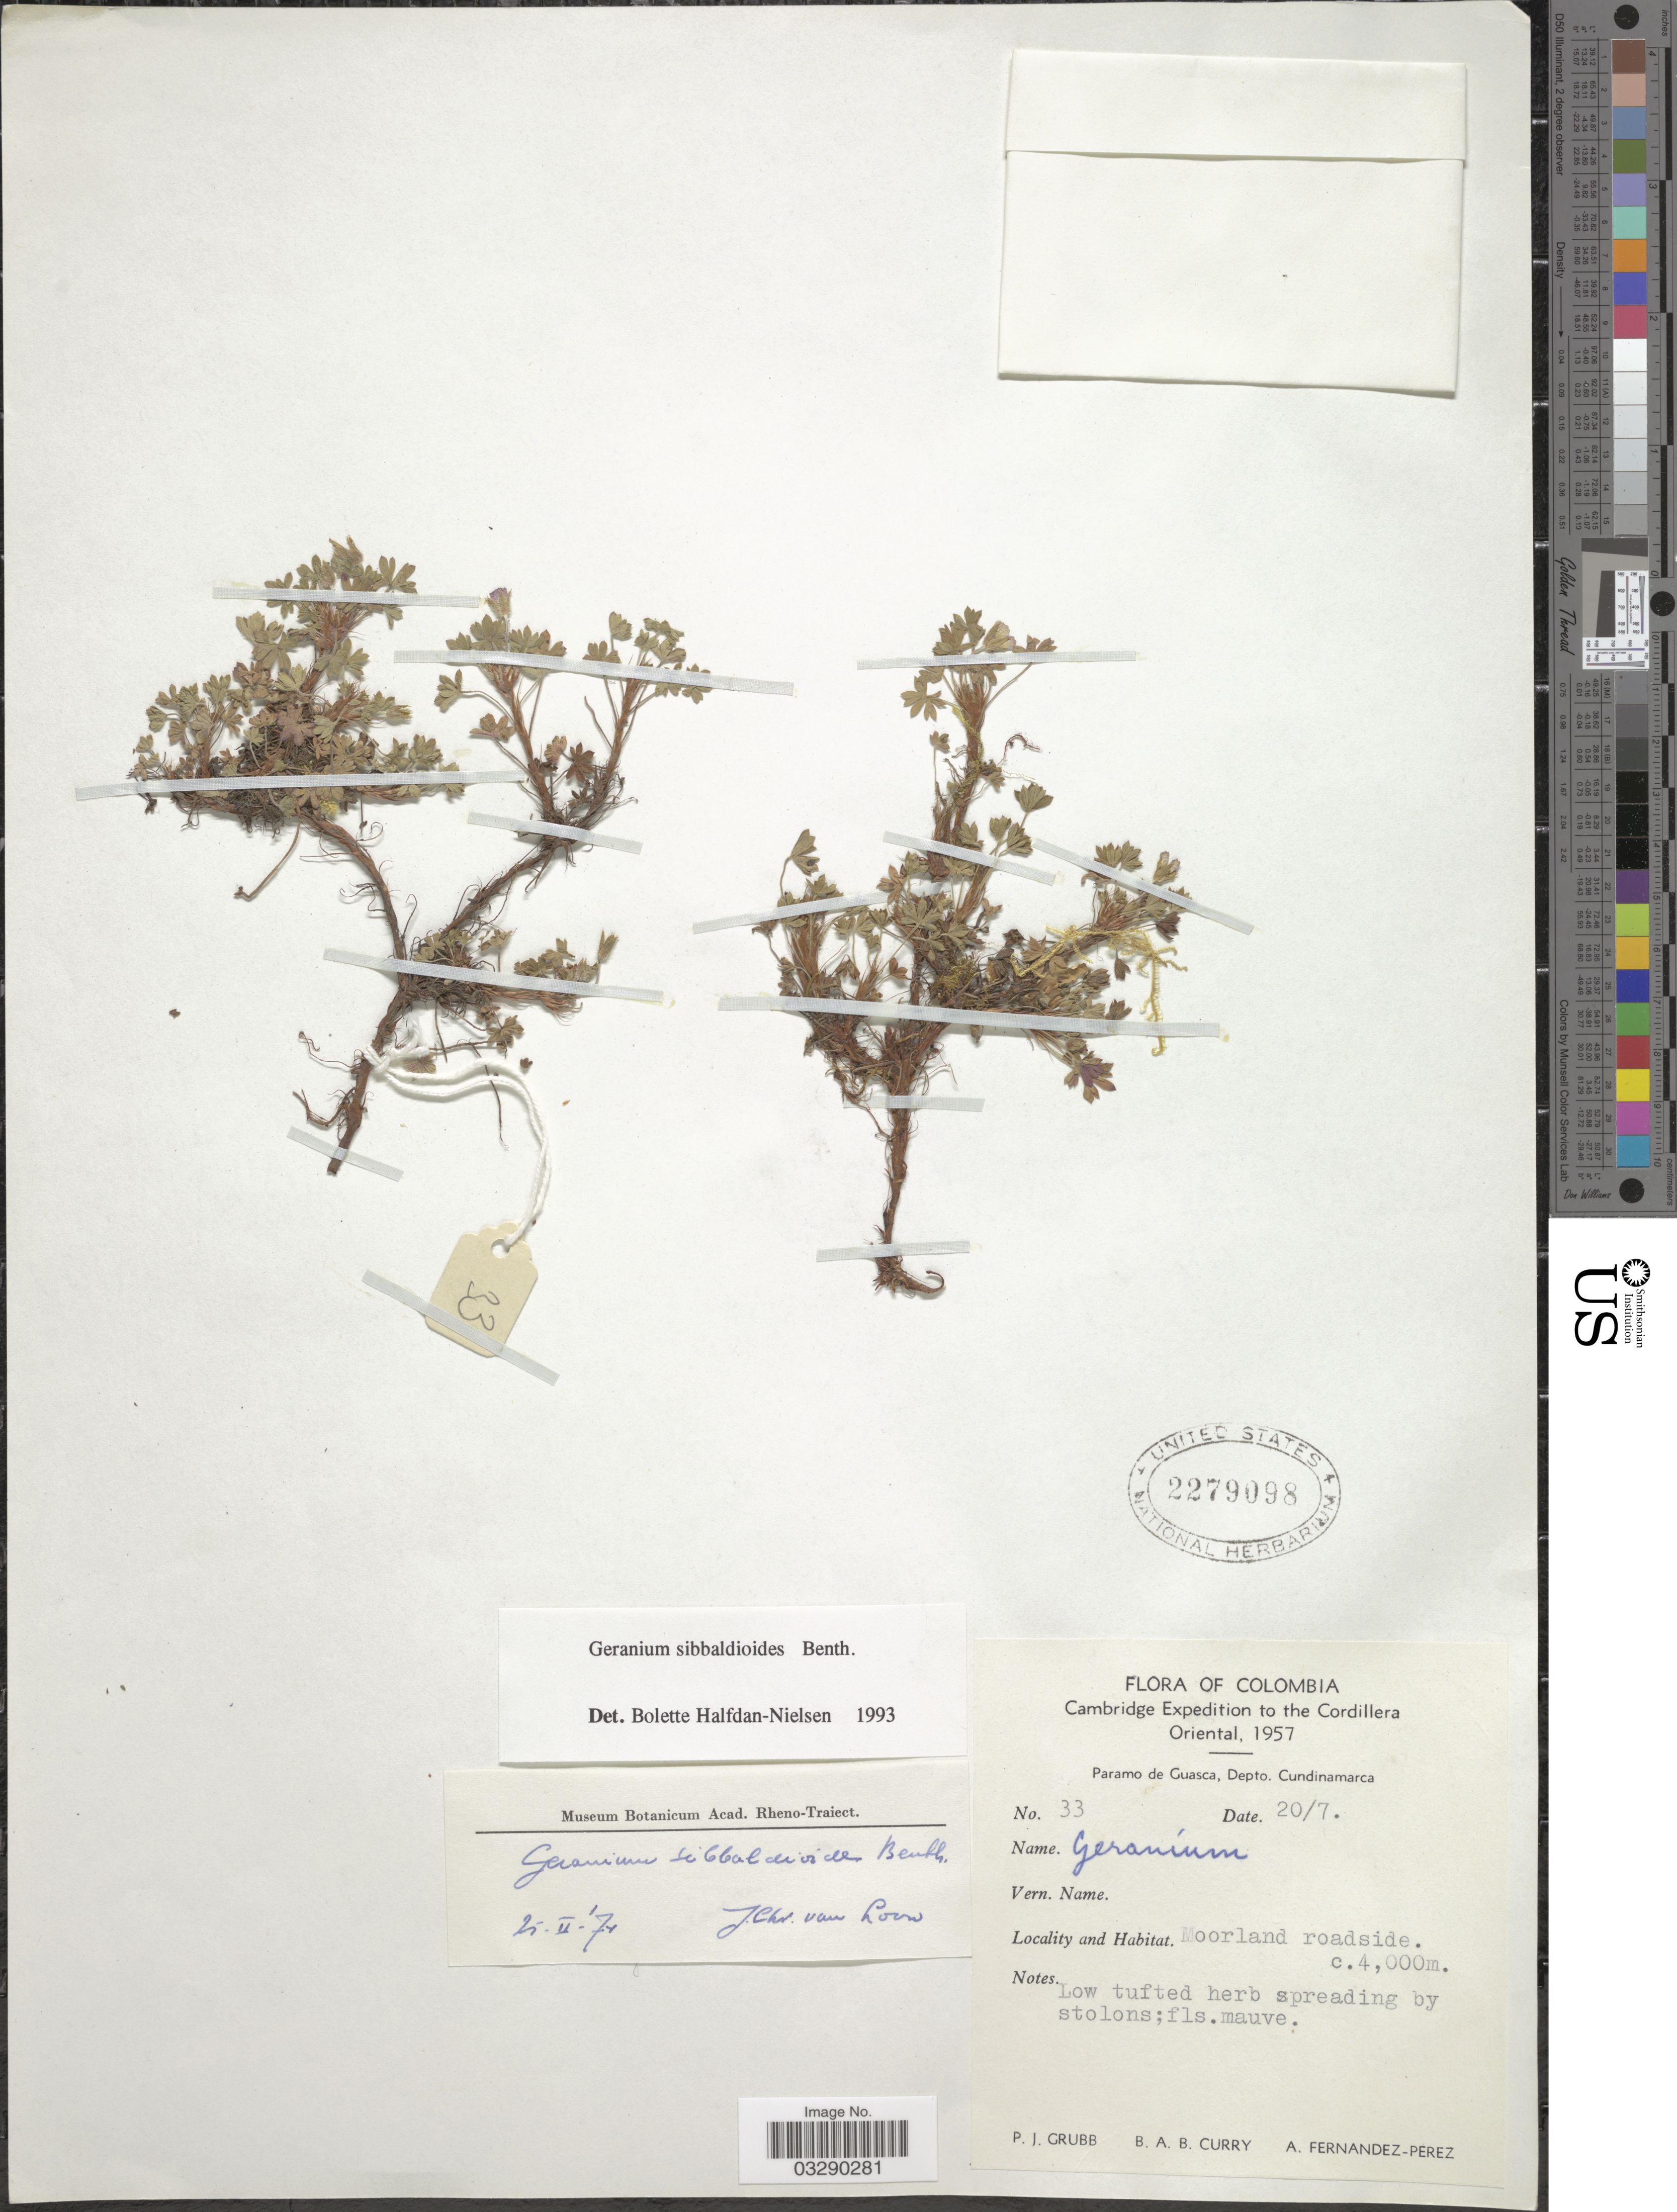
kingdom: Plantae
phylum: Tracheophyta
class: Magnoliopsida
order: Geraniales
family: Geraniaceae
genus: Geranium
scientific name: Geranium sibbaldioides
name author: Benth.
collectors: P. J. Grubb, B. Curry & A. Fernández-Pérez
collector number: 33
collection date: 1957-07-20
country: Colombia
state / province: Cundinamarca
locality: Cordillera Oriental. Paramo de Guasca, Depto. Cundinamarca. Moorland roadside.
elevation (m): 4000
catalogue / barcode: US 2279098